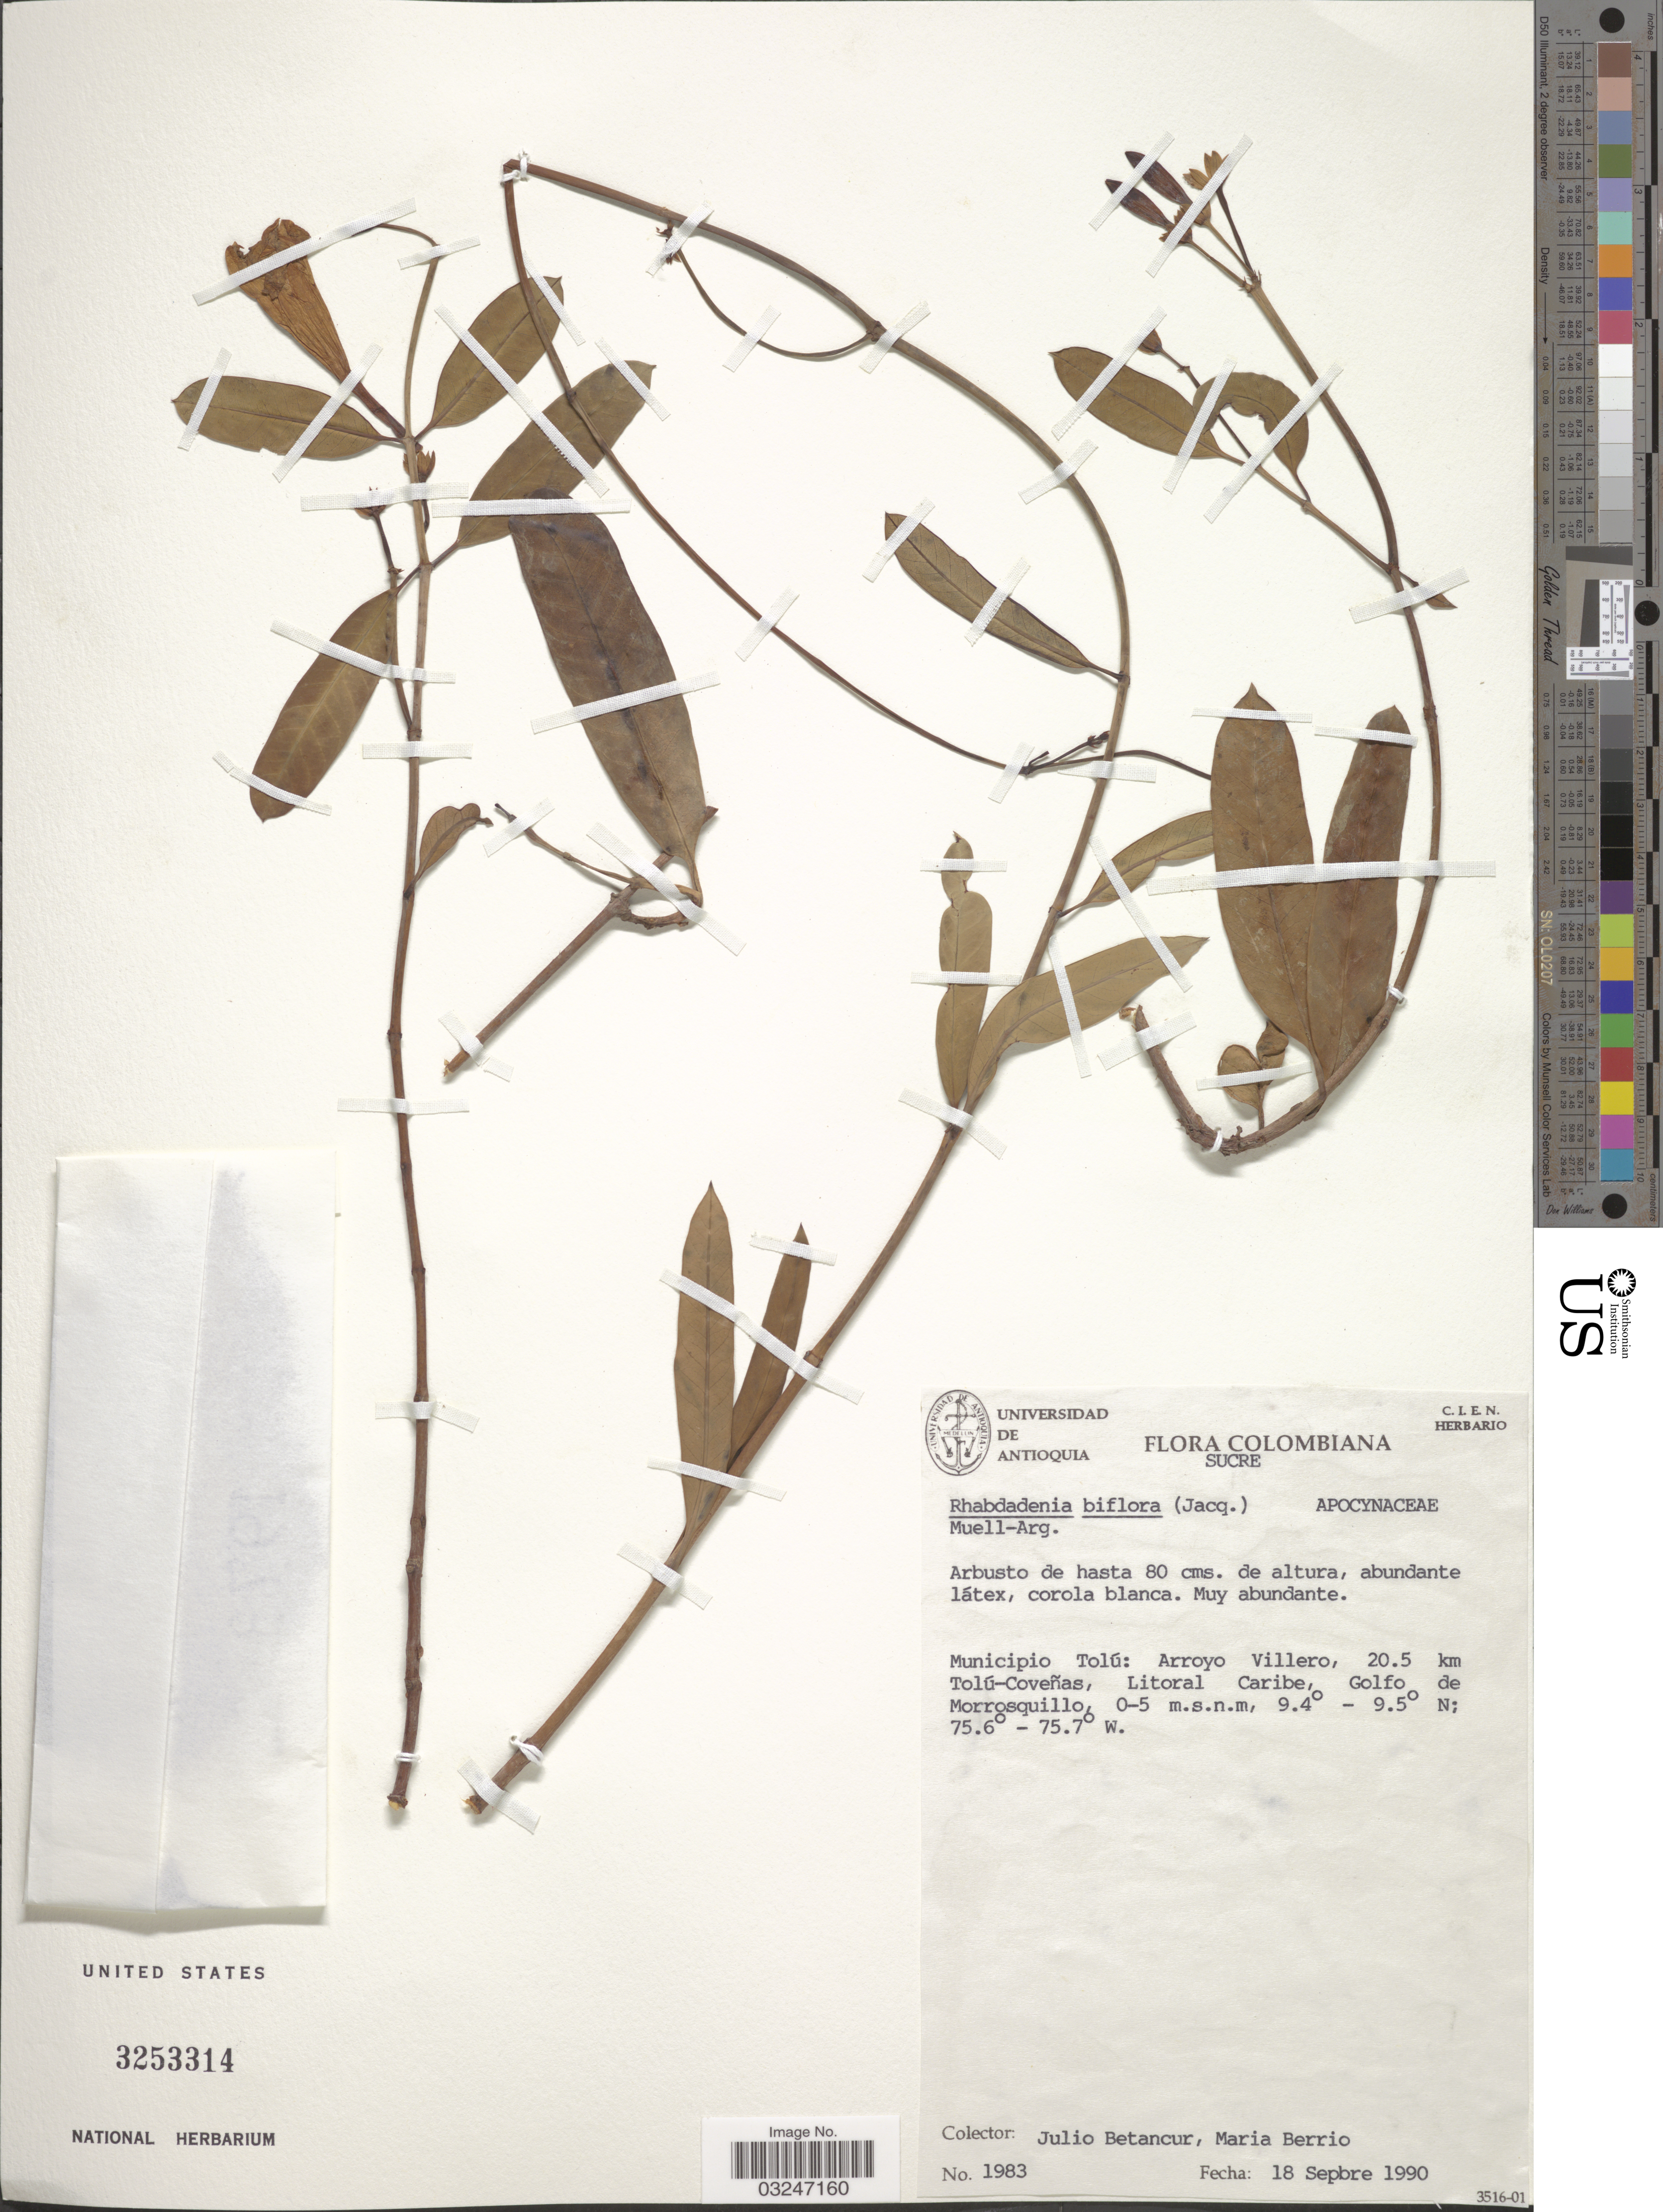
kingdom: Plantae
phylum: Tracheophyta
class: Magnoliopsida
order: Gentianales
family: Apocynaceae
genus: Rhabdadenia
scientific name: Rhabdadenia biflora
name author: (Jacq.) Müll. Arg.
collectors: J. C. Betancur & M. Berrio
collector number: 1983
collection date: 1990-09-18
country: Colombia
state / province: Sucre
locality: Municipio Tolú: Arroyo Villero, 20.5 km Tolú-Coveñas, Litoral Caribe, Golfo de Morrosquillo.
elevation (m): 0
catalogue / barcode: US 3253314